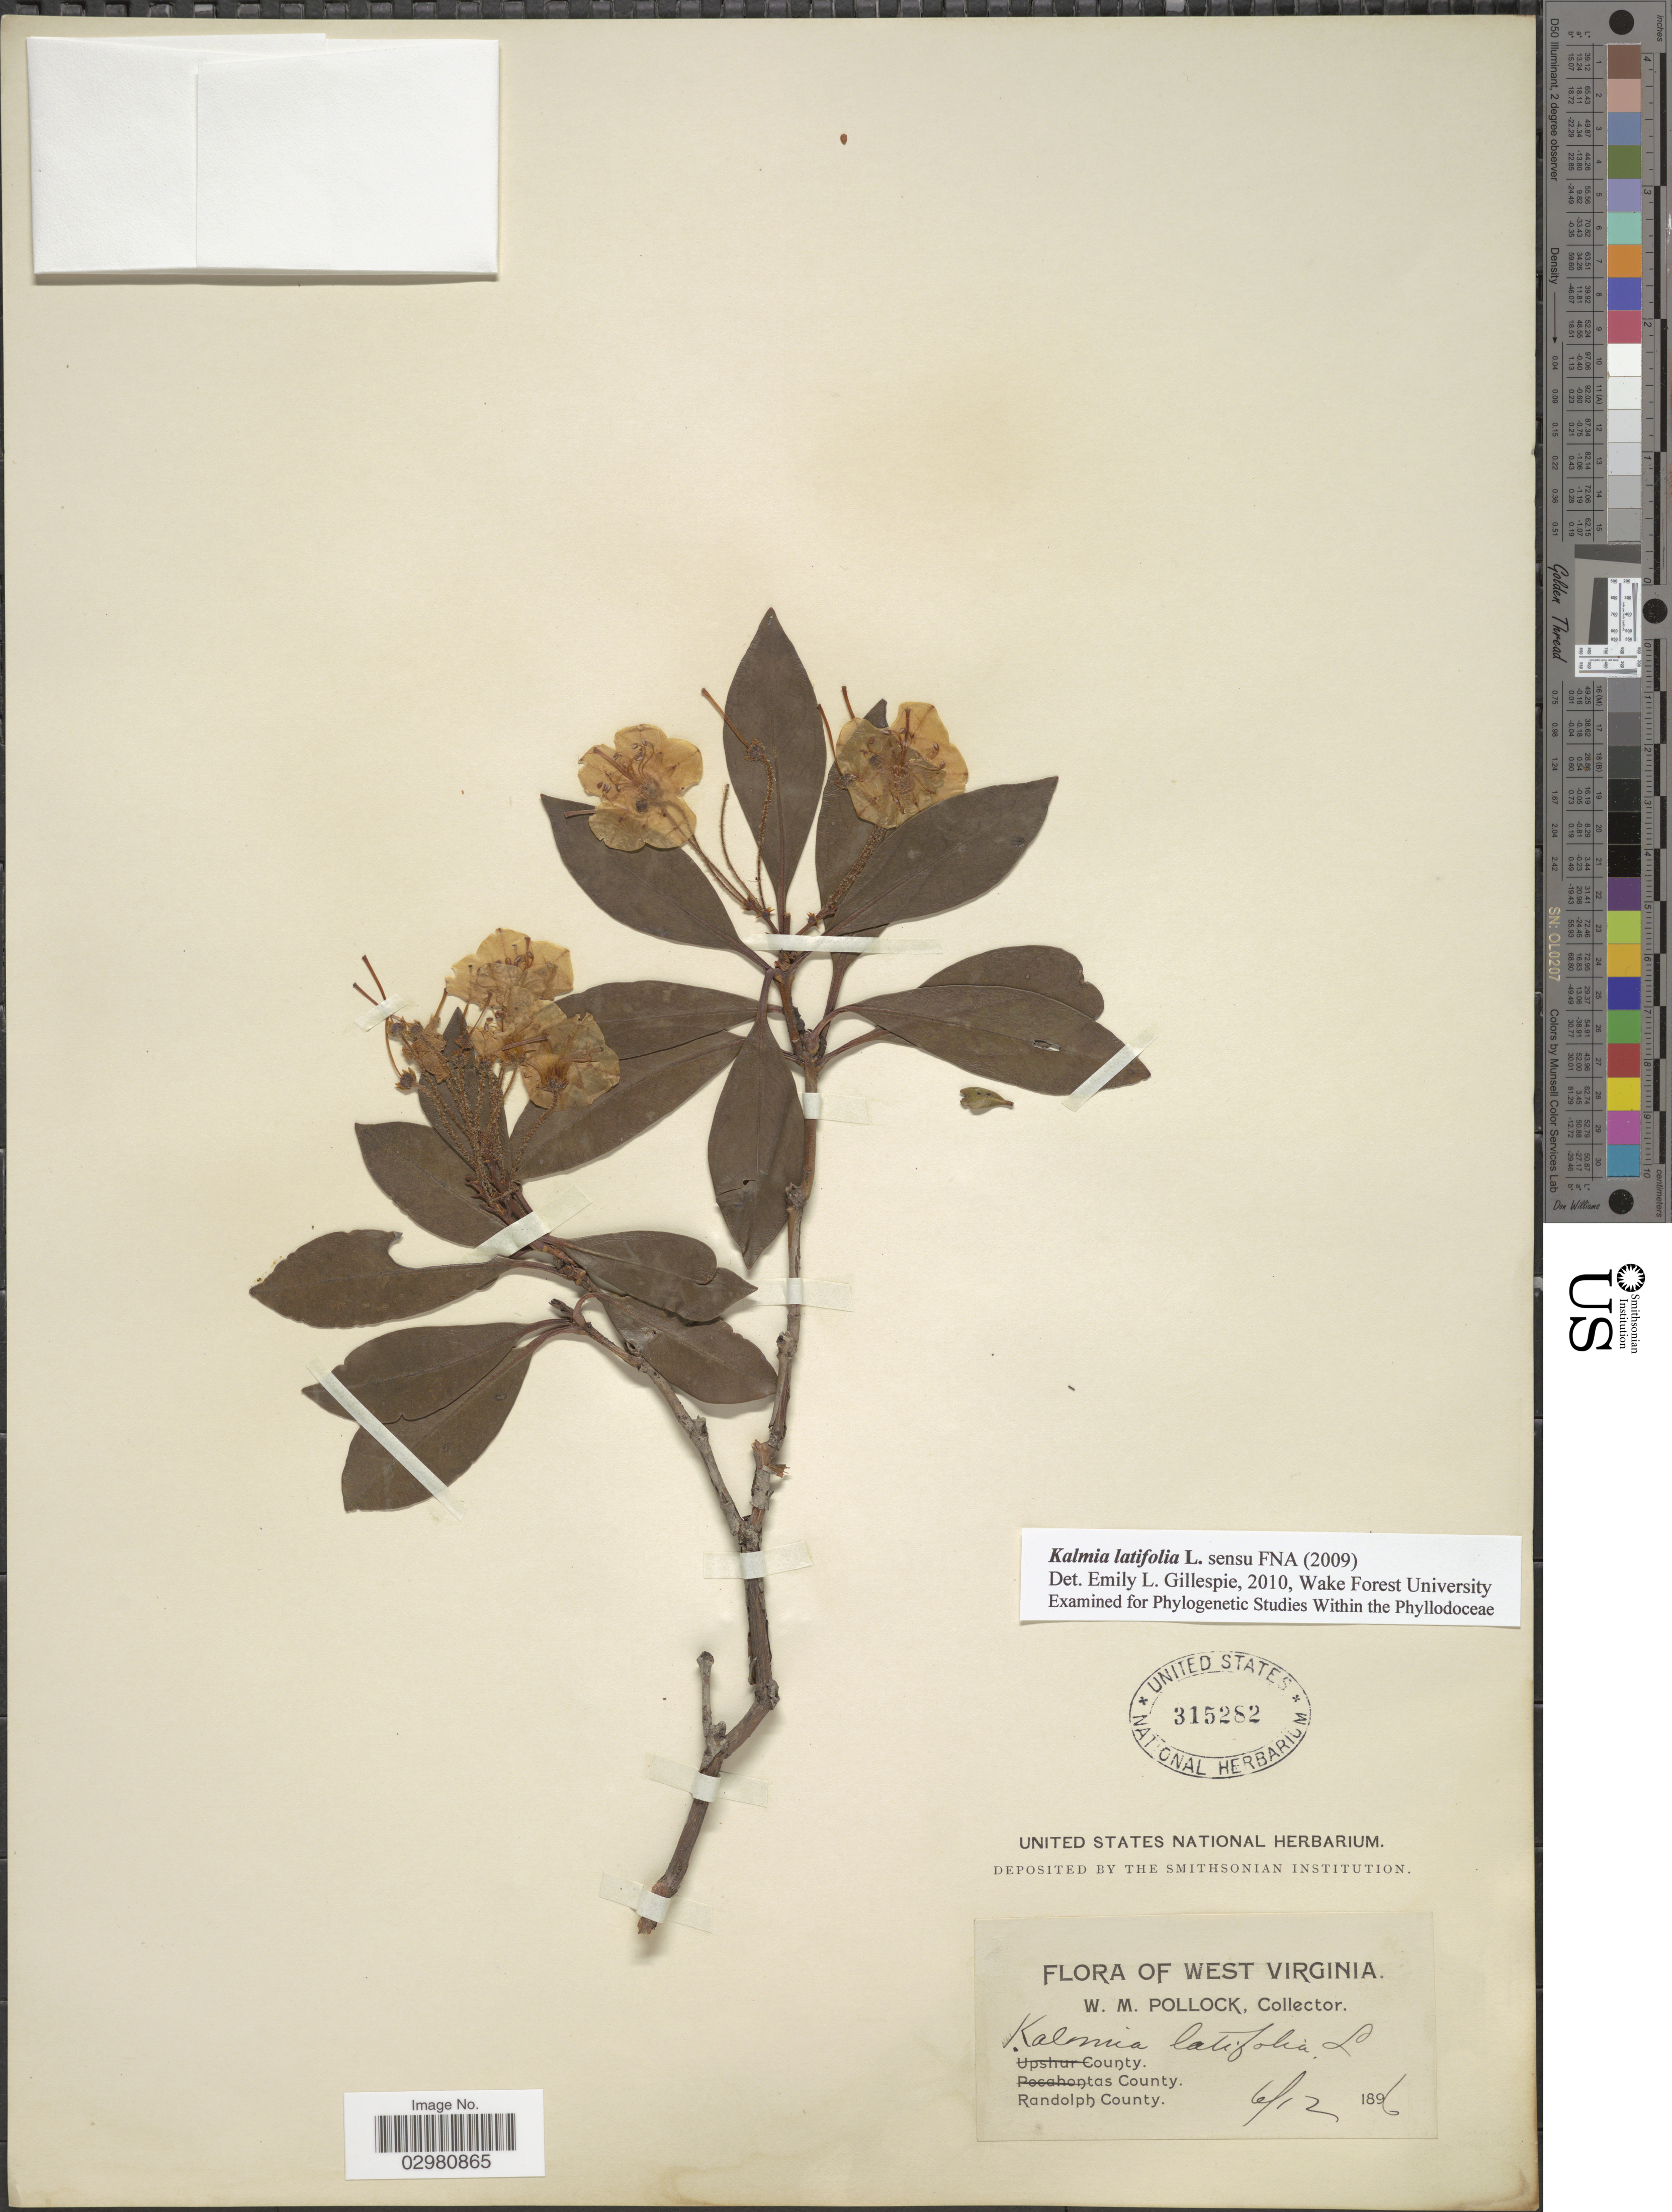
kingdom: Plantae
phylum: Tracheophyta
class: Magnoliopsida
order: Ericales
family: Ericaceae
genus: Kalmia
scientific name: Kalmia latifolia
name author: L.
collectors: W. M. Pollock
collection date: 1896-06-12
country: United States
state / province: West Virginia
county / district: Randolph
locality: Randolph County.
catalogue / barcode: US 315282